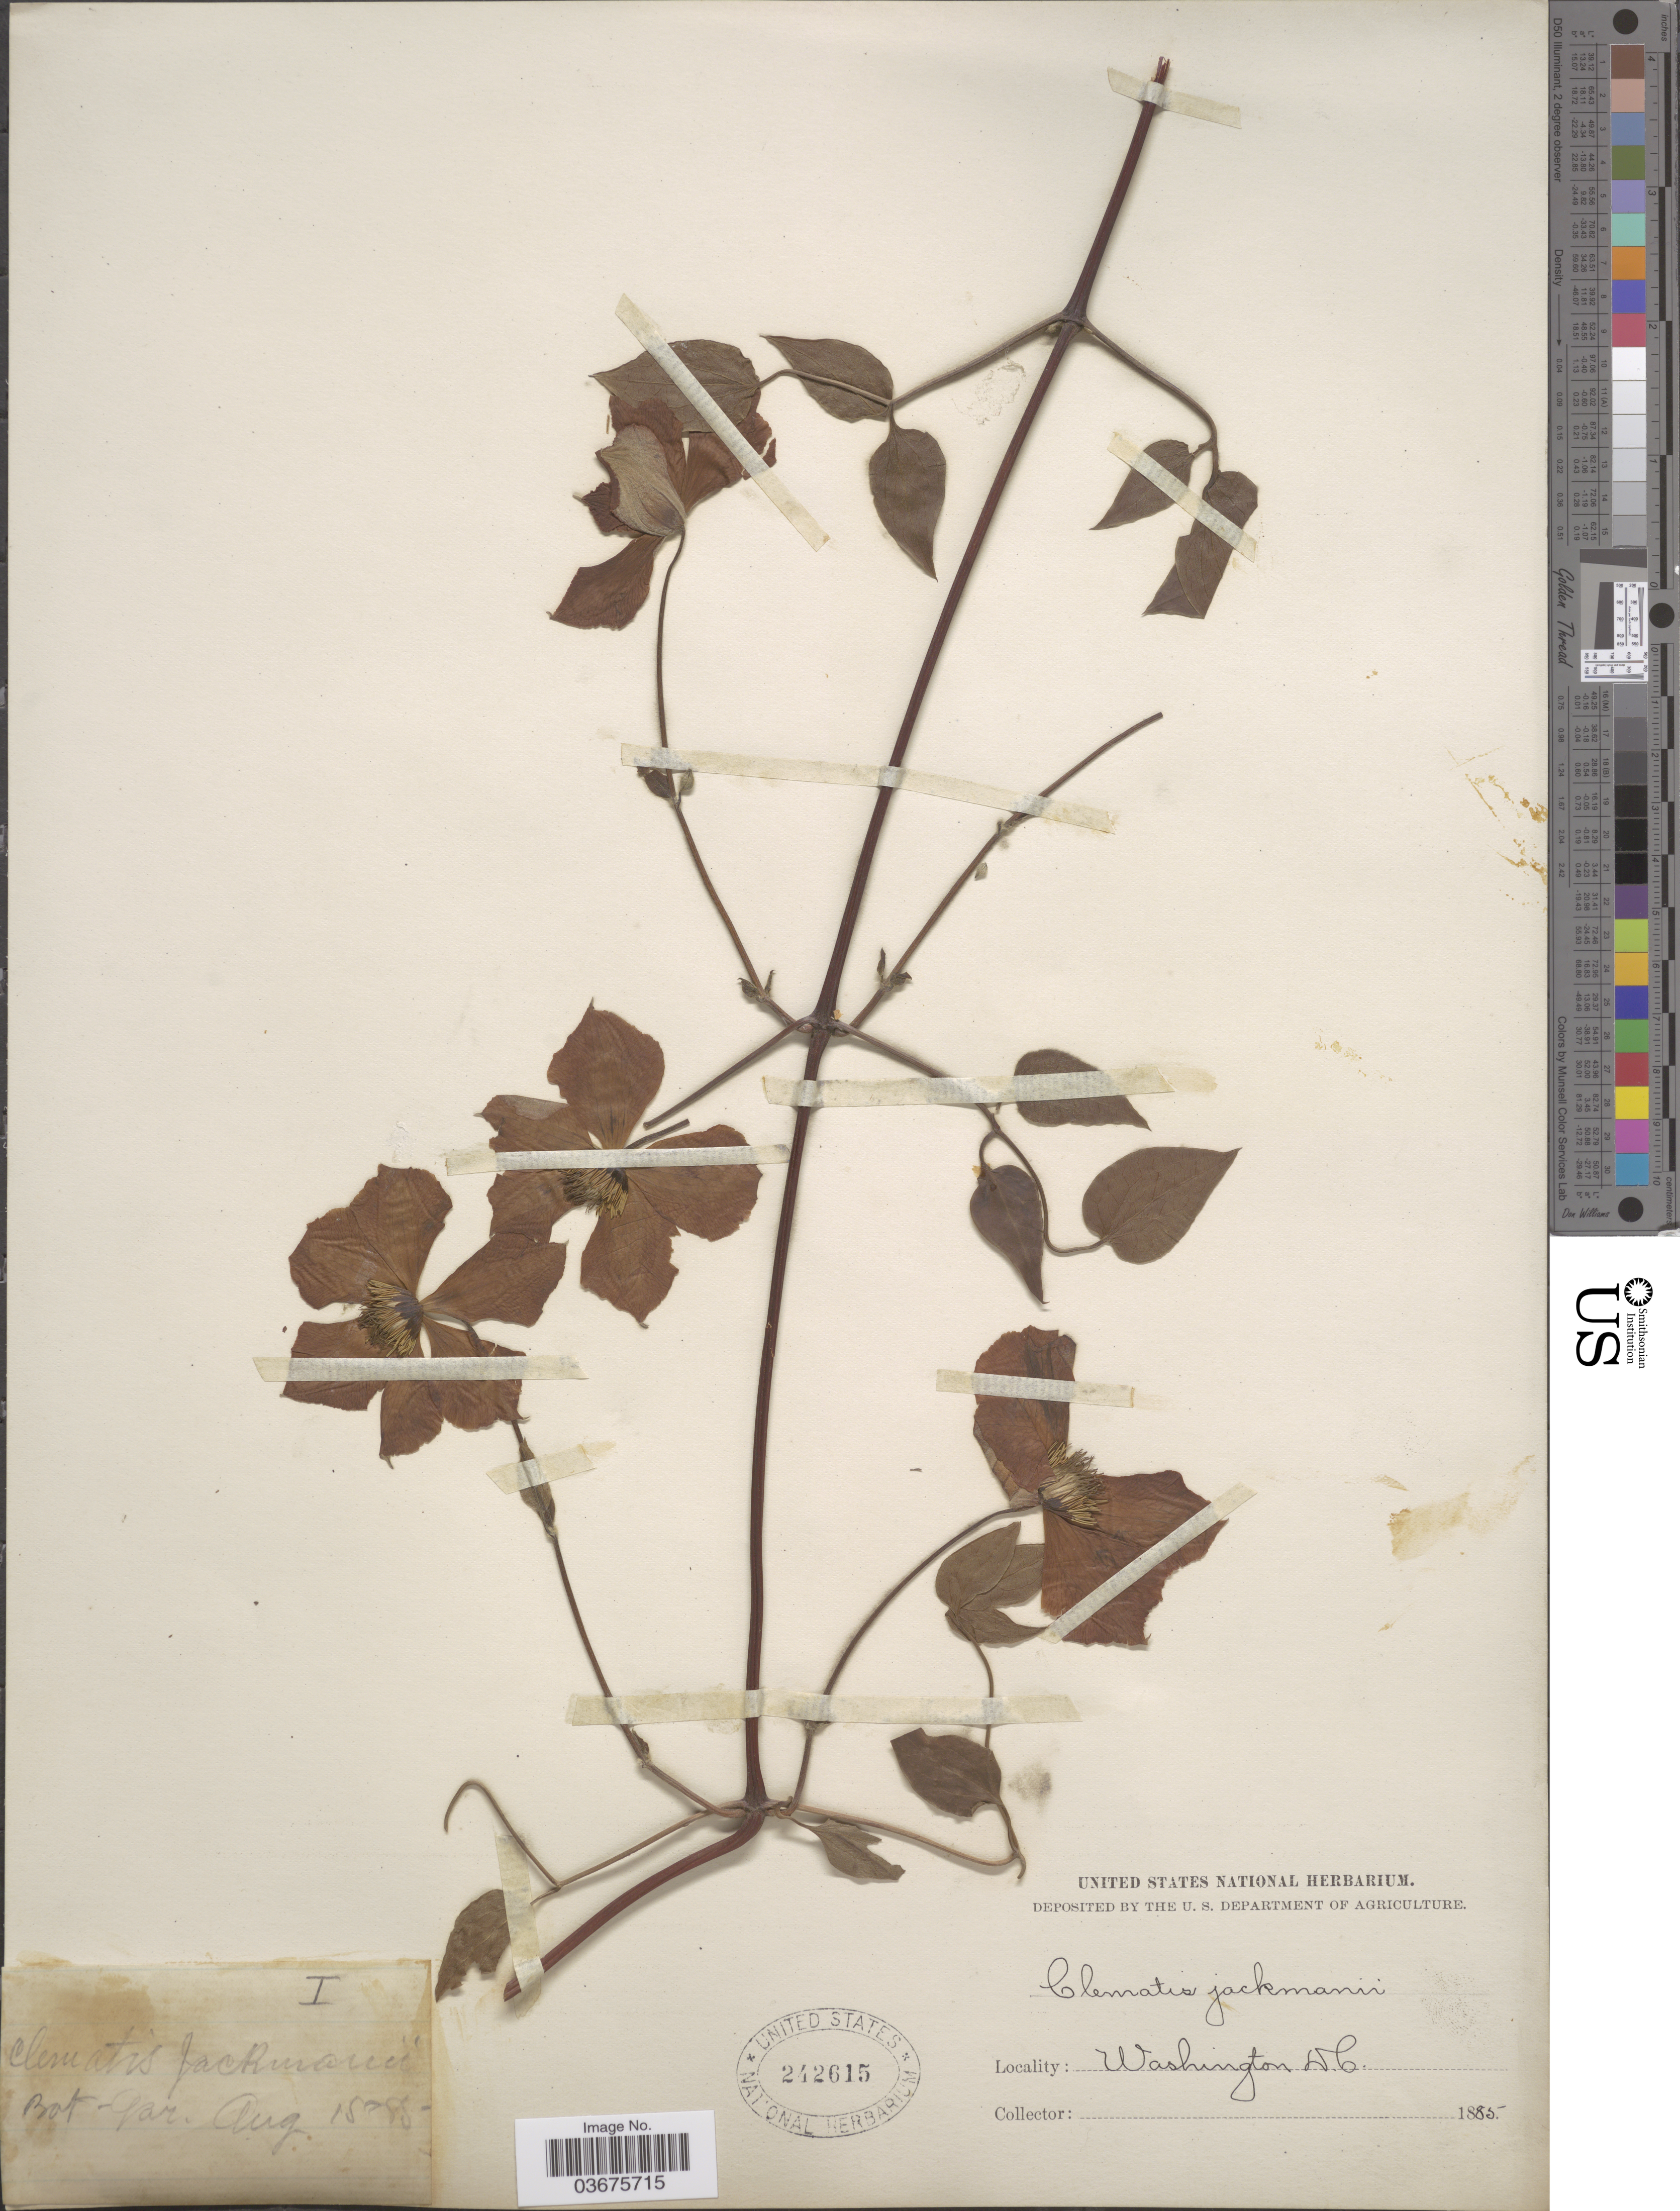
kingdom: Plantae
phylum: Tracheophyta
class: Magnoliopsida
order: Ranunculales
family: Ranunculaceae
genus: Clematis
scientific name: Clematis jackmanii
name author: T. Moore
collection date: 1885-08-15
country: United States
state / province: District of Columbia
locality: Washington DC. Bot-Gar.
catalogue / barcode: US 242615